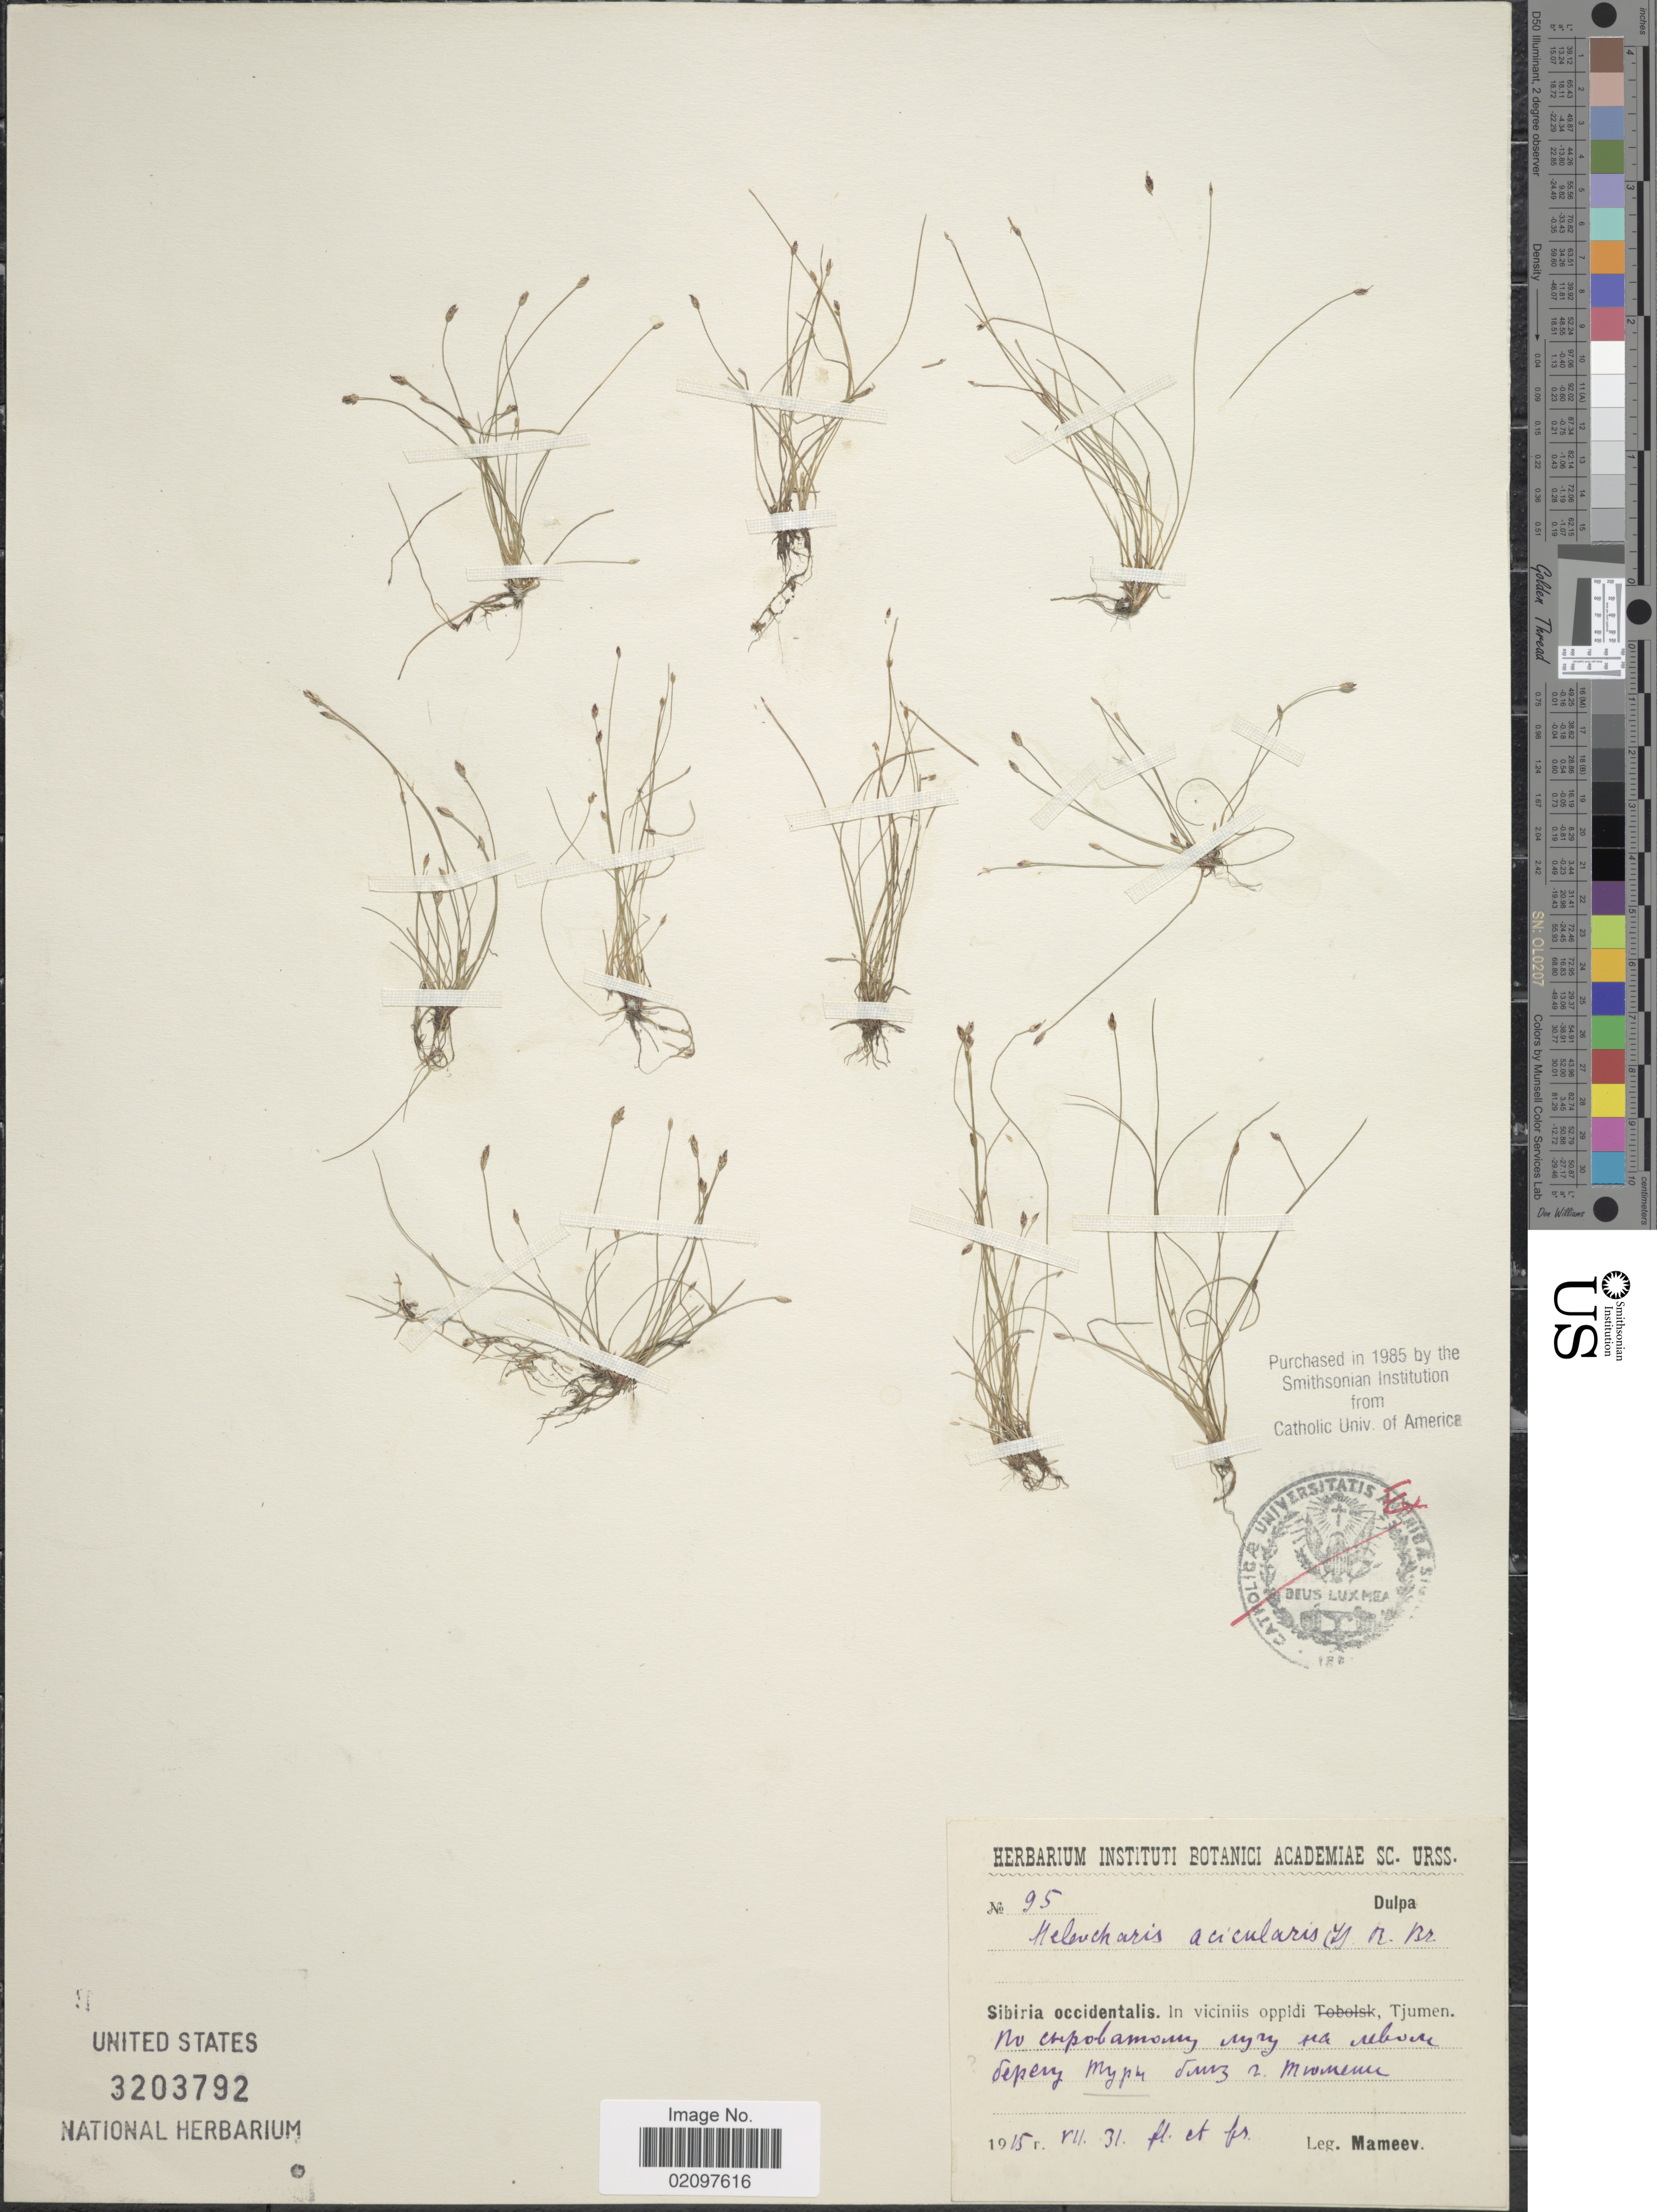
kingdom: Plantae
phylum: Tracheophyta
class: Liliopsida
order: Poales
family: Cyperaceae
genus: Eleocharis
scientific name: Eleocharis acicularis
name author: (L.) Roem. & Schult.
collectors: Mameev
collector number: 95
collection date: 1915-07-31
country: Russian Federation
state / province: Tyumen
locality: Sibiria occidentalis. In viciniis oppidi, Tjumen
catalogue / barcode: US 3203792